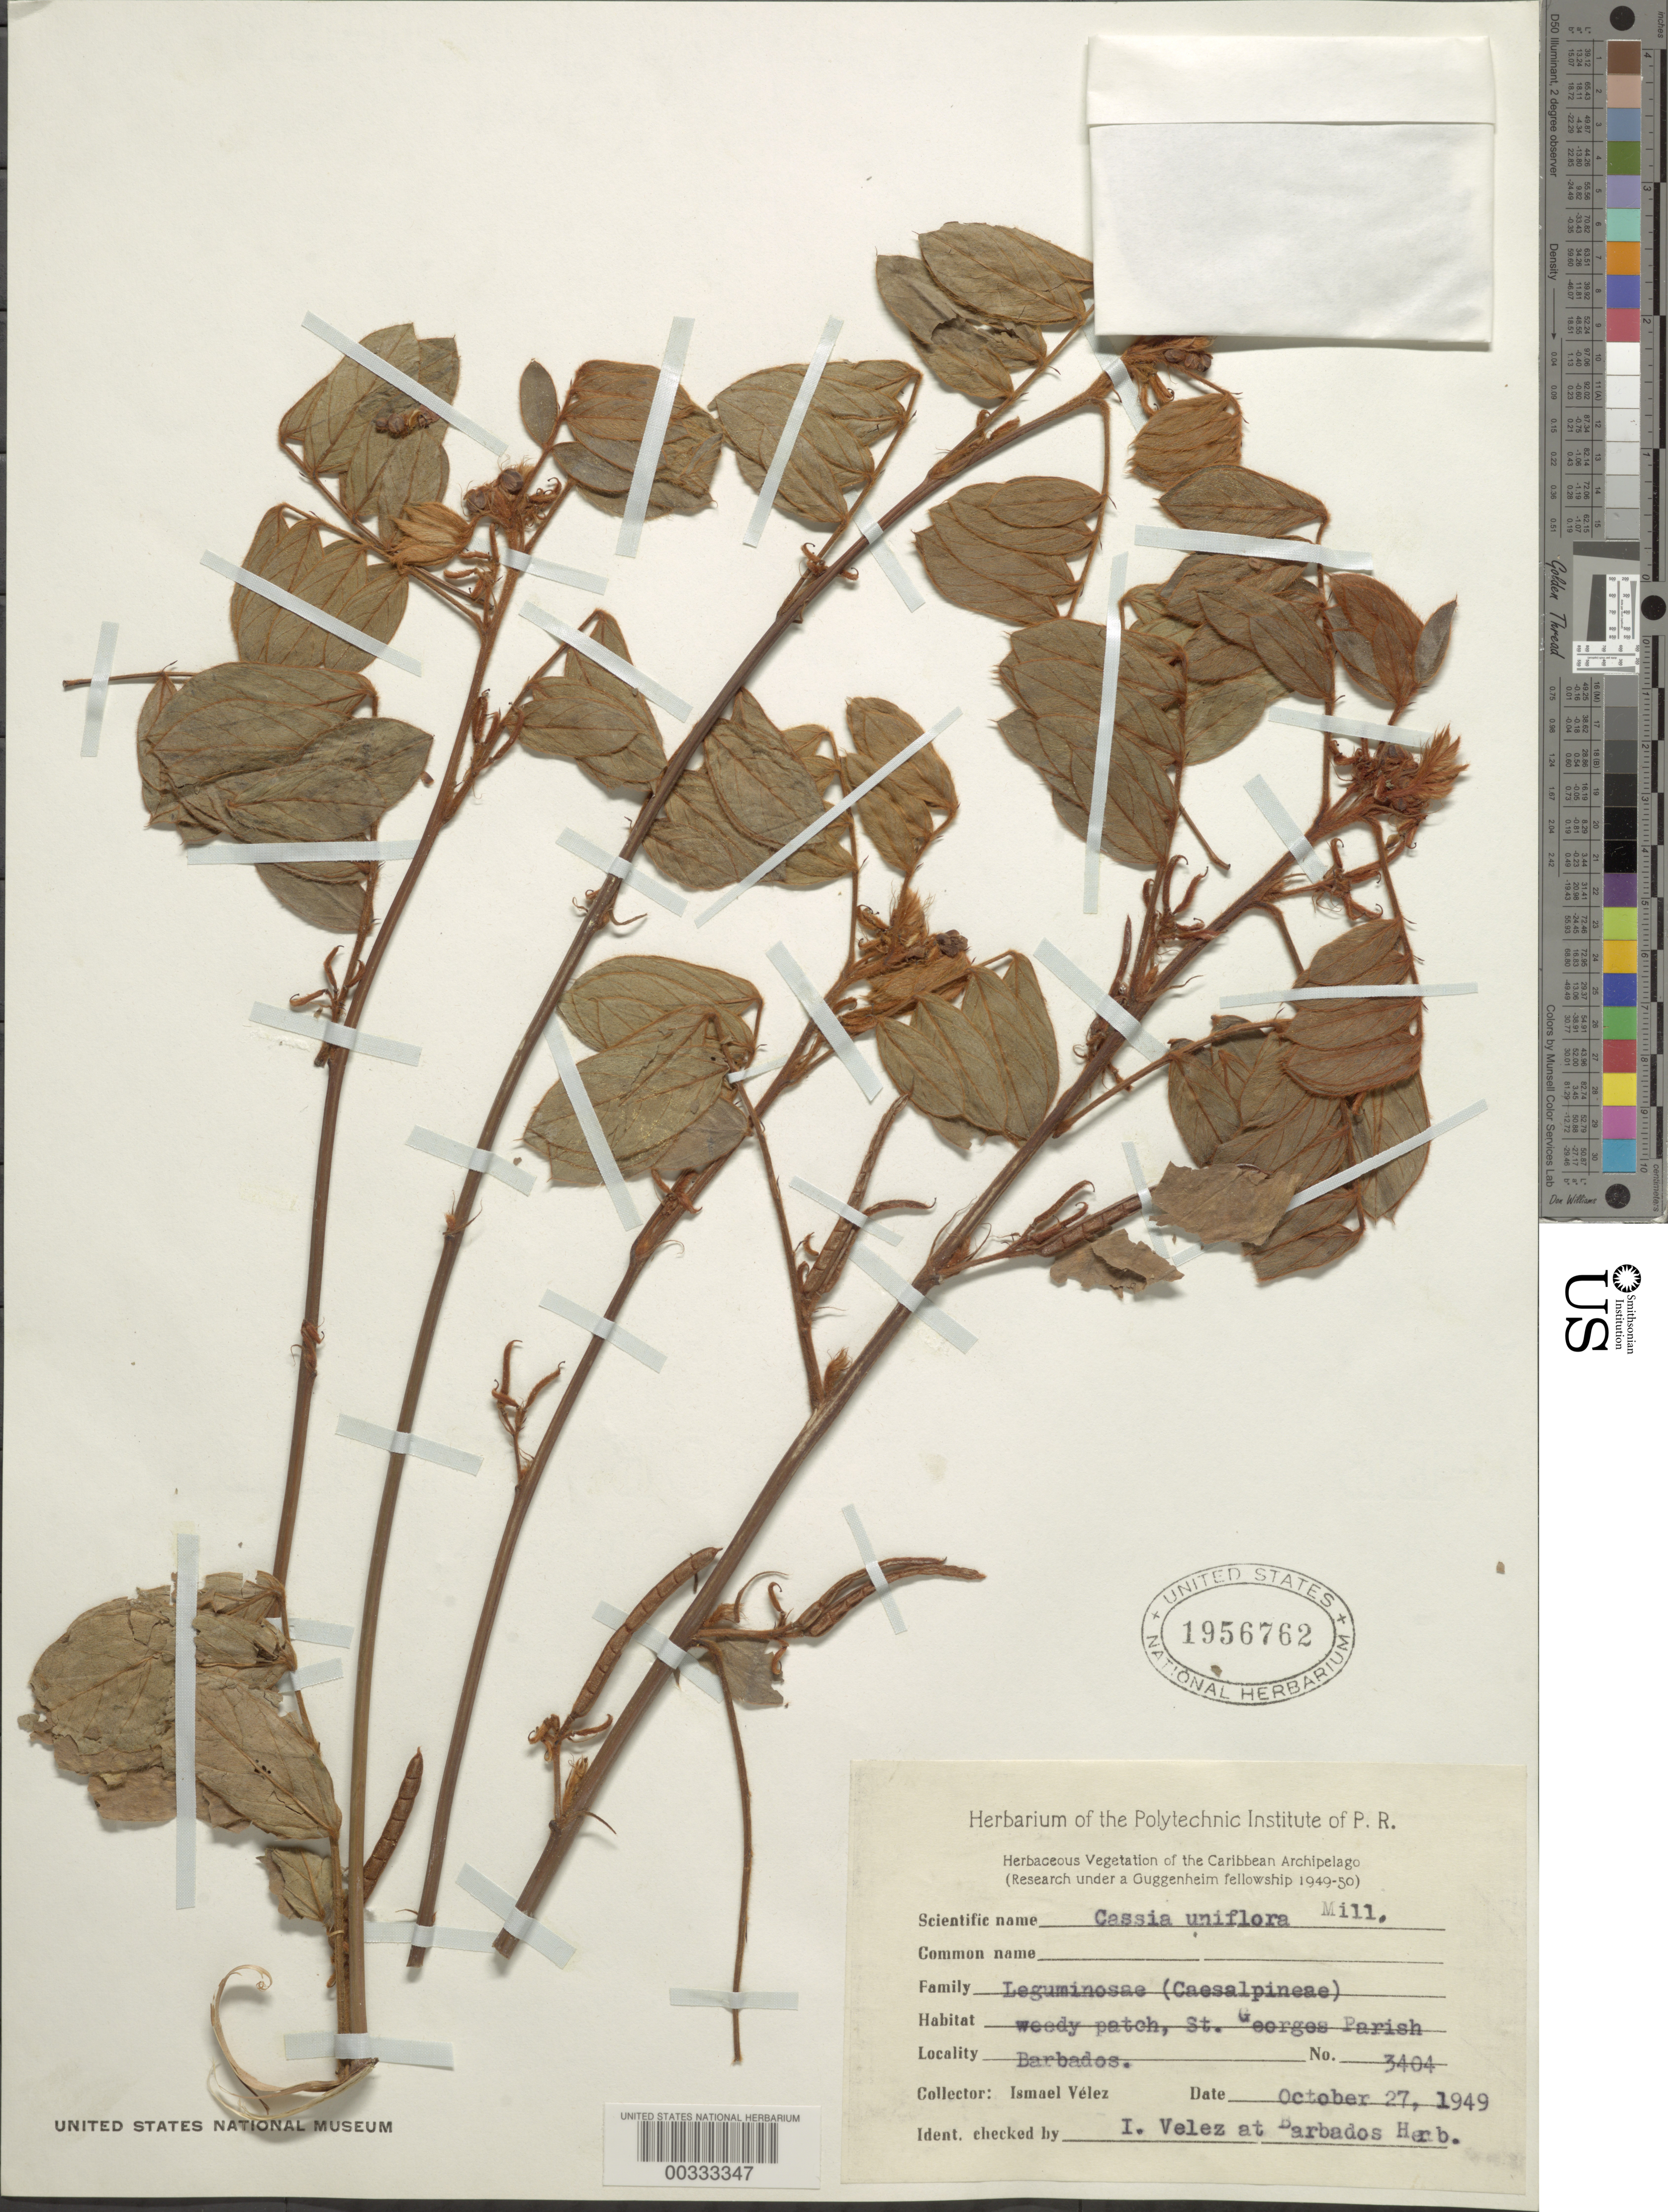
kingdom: Plantae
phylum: Tracheophyta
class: Magnoliopsida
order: Fabales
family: Fabaceae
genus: Senna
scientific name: Senna uniflora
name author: (Mill.) H.S. Irwin & Barneby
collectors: I. Velez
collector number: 3404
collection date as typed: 27 Oct 1949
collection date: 1949-10-27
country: Barbados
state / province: Saint George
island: Windward Is.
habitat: Weedy patch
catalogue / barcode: US 1956762